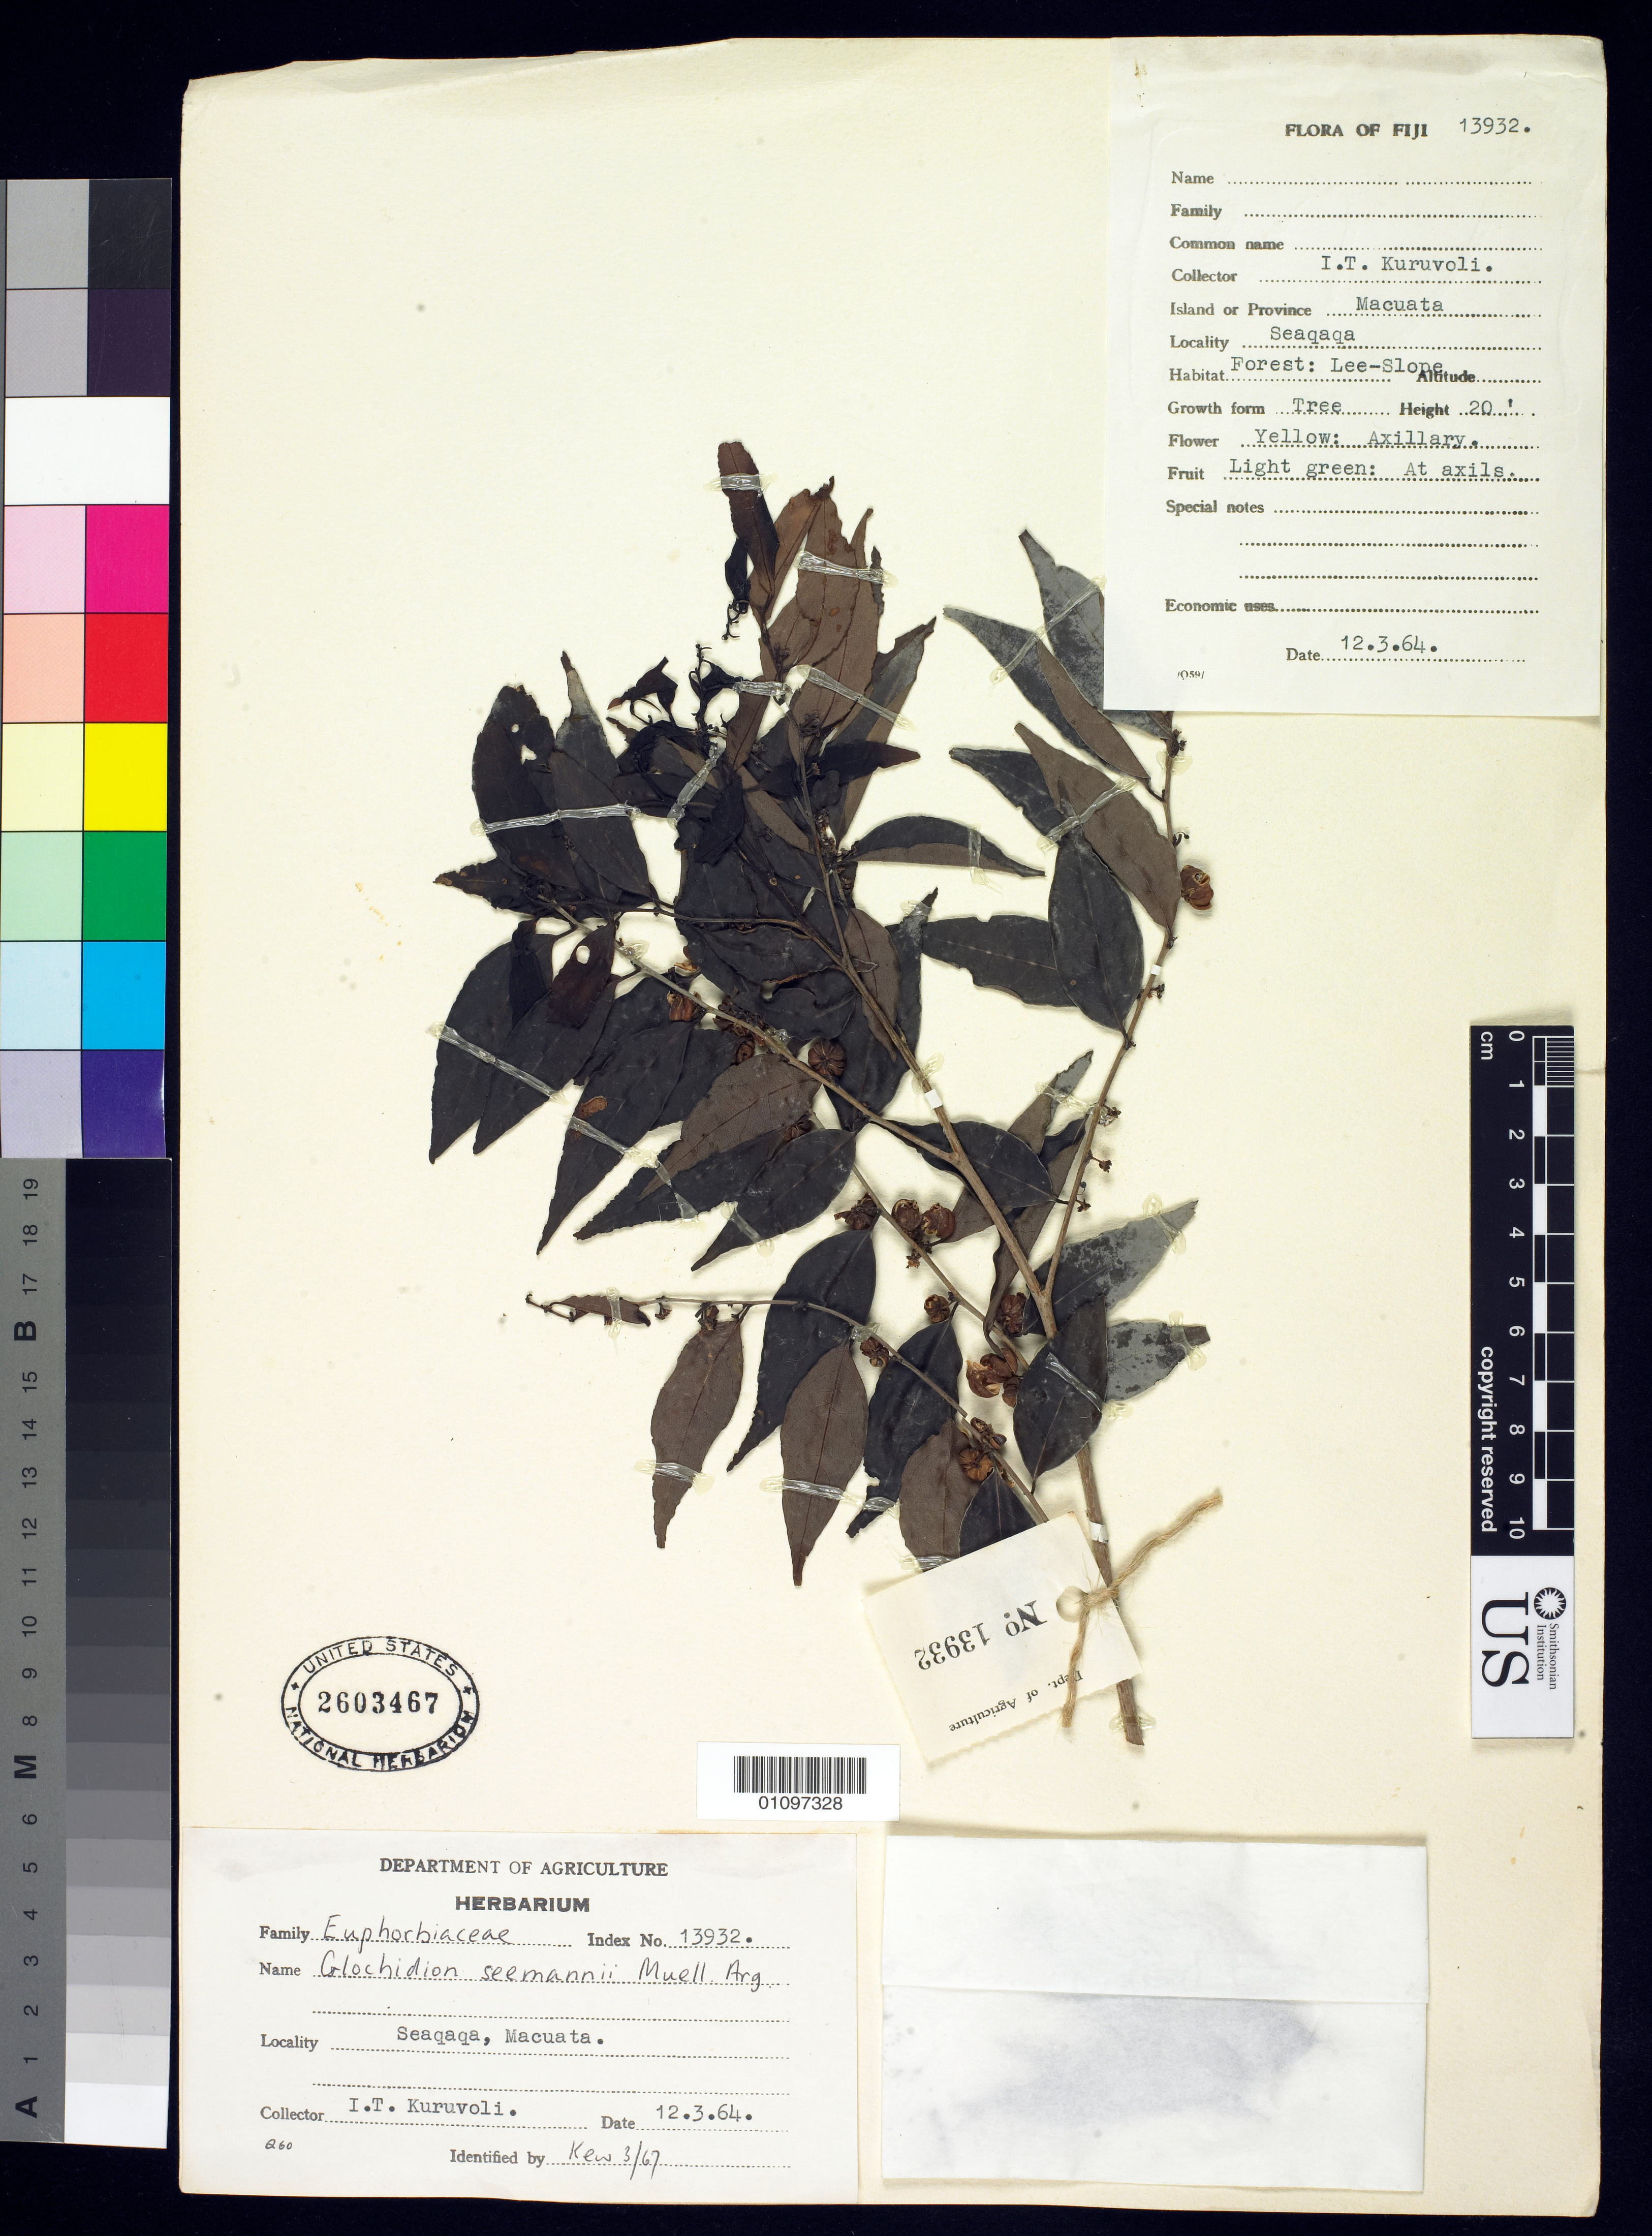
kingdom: Plantae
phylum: Tracheophyta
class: Magnoliopsida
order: Malpighiales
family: Phyllanthaceae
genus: Phyllanthus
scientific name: Phyllanthus seemannii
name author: (Müll. Arg.) Müll. Arg.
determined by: Wagner, W. L., (BOT), Smithsonian Institution - National Museum of Natural History (UNITED STATES)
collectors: I. Kuruvoli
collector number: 13932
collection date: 1964-01-17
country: Fiji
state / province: Tailevu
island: Viti Levu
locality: Near copper mine, Wainivesi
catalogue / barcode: US 2603467